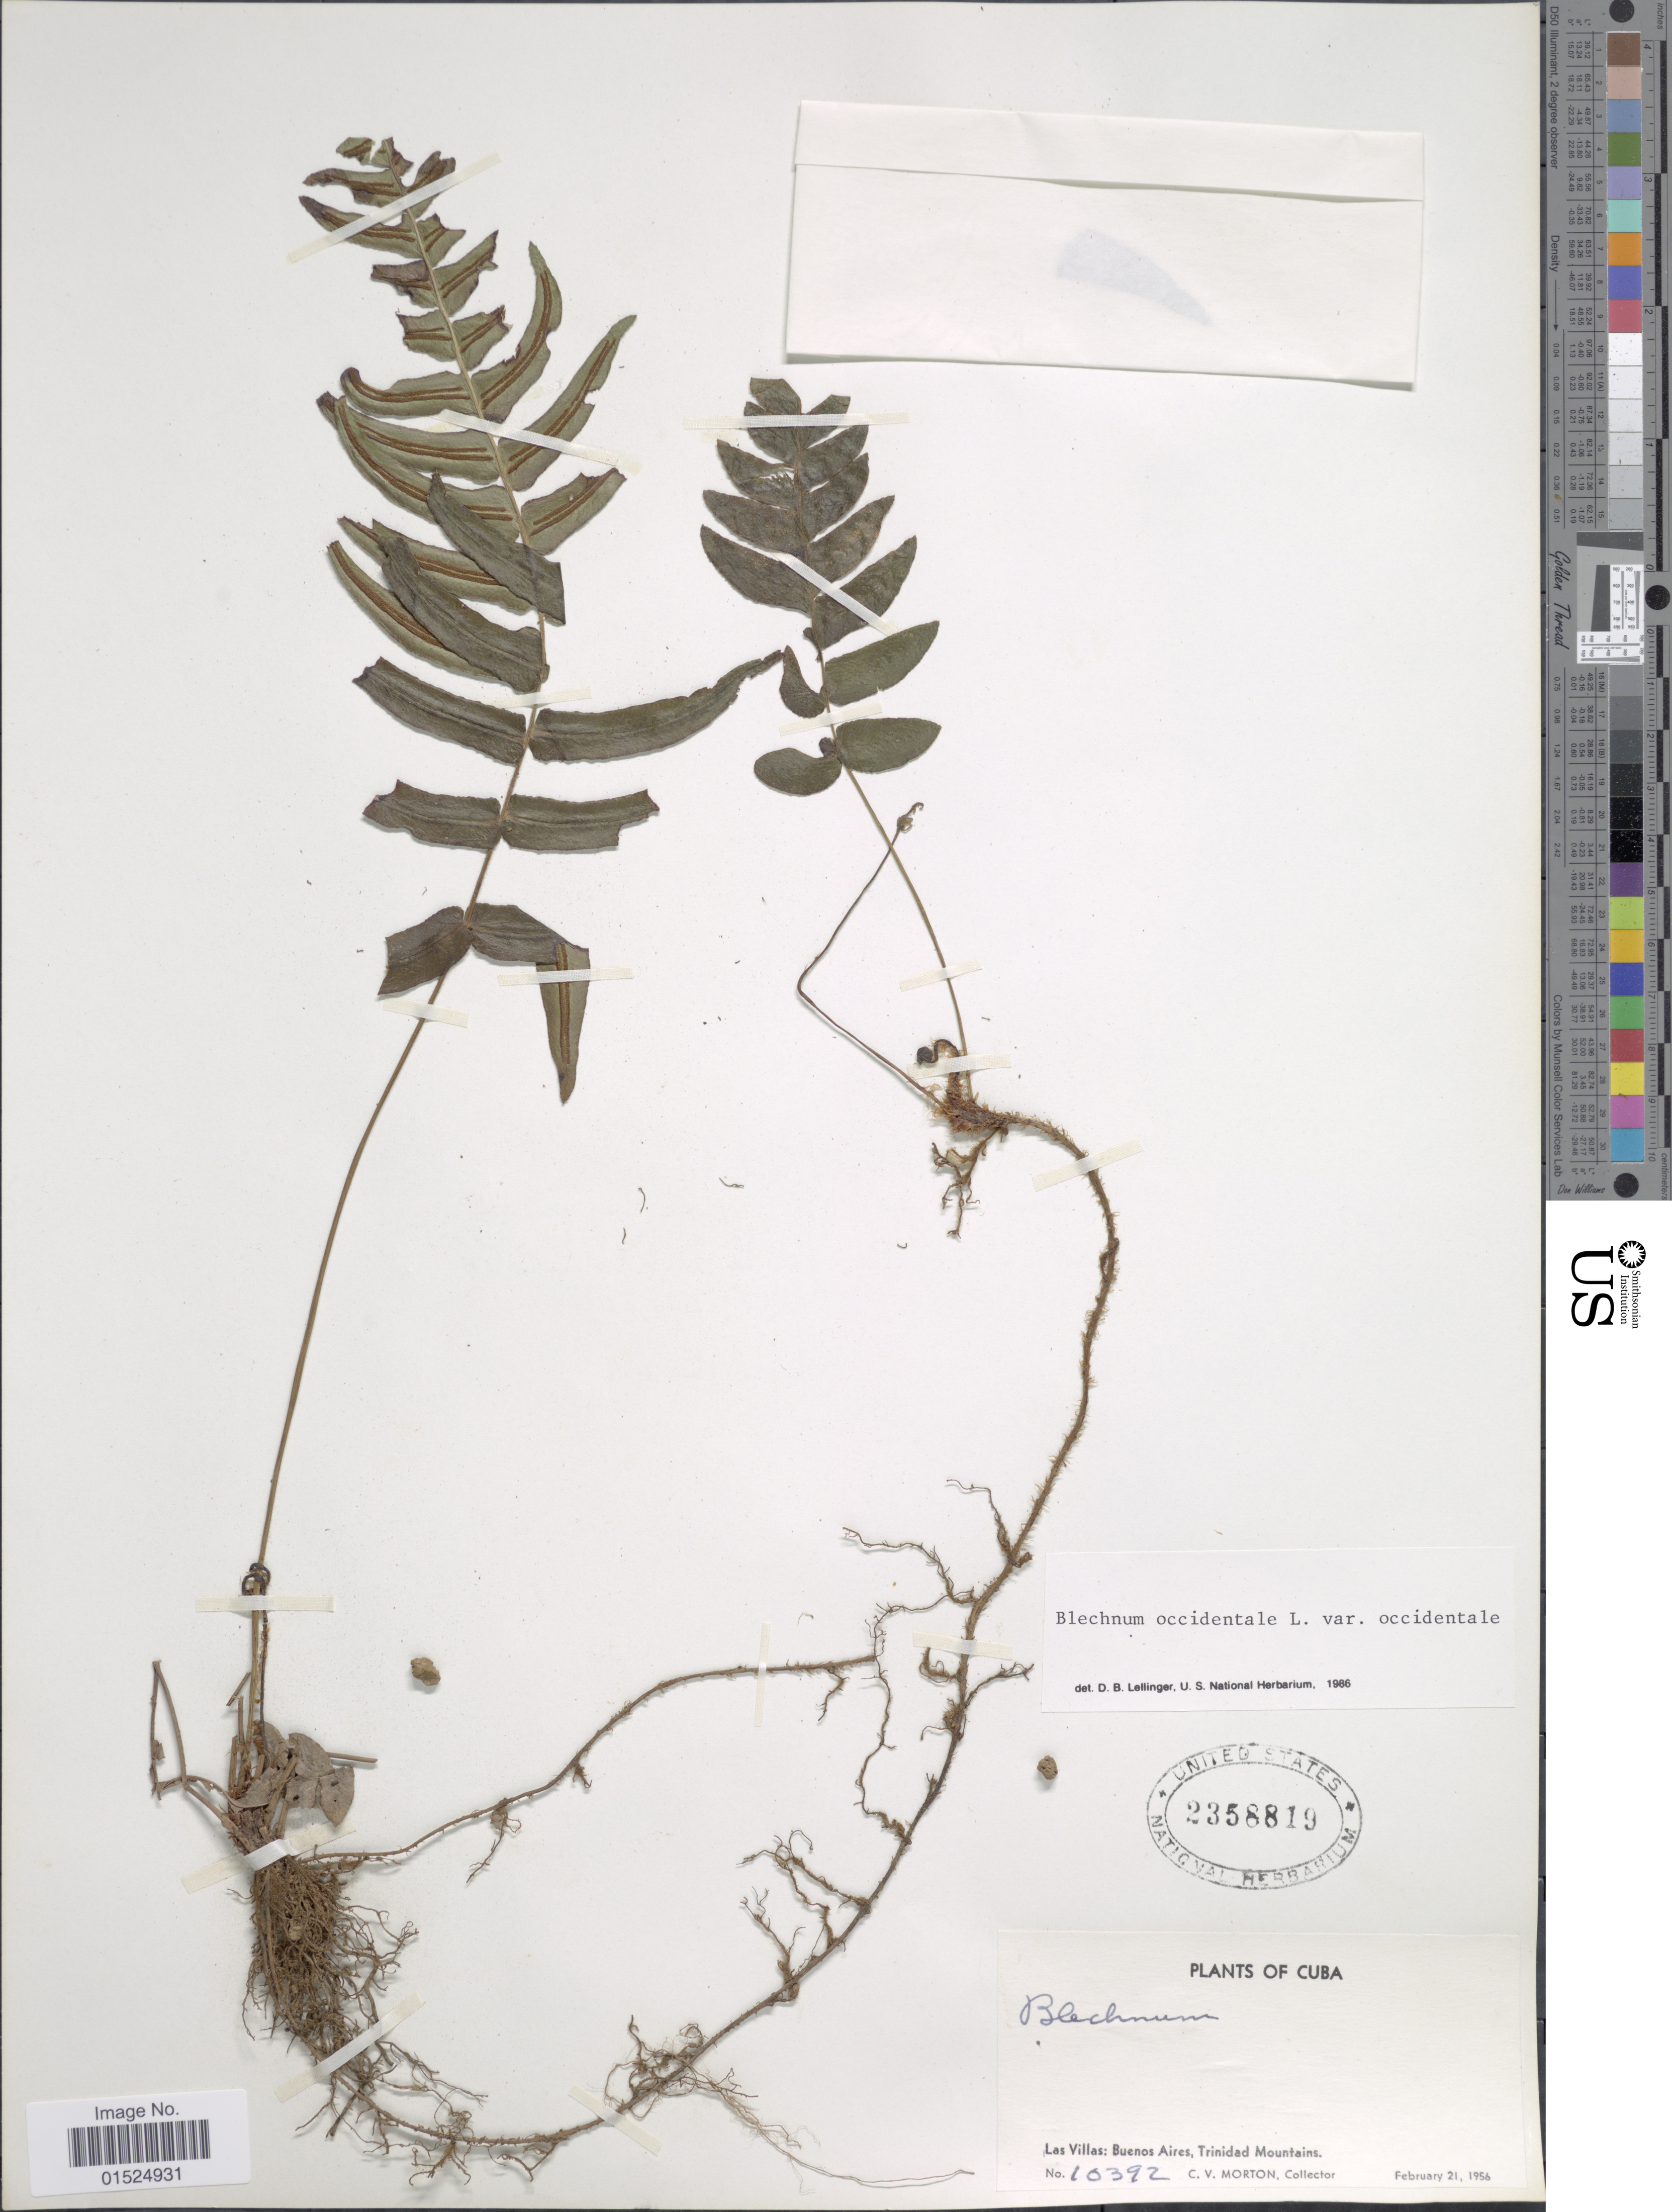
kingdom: Plantae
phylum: Tracheophyta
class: Polypodiopsida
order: Polypodiales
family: Blechnaceae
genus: Blechnum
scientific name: Blechnum occidentale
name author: L.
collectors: C. V. Morton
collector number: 10392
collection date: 1956-02-21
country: Cuba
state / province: Las Villas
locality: Buenos Aires, Trinidad Mountains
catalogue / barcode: US 2358819